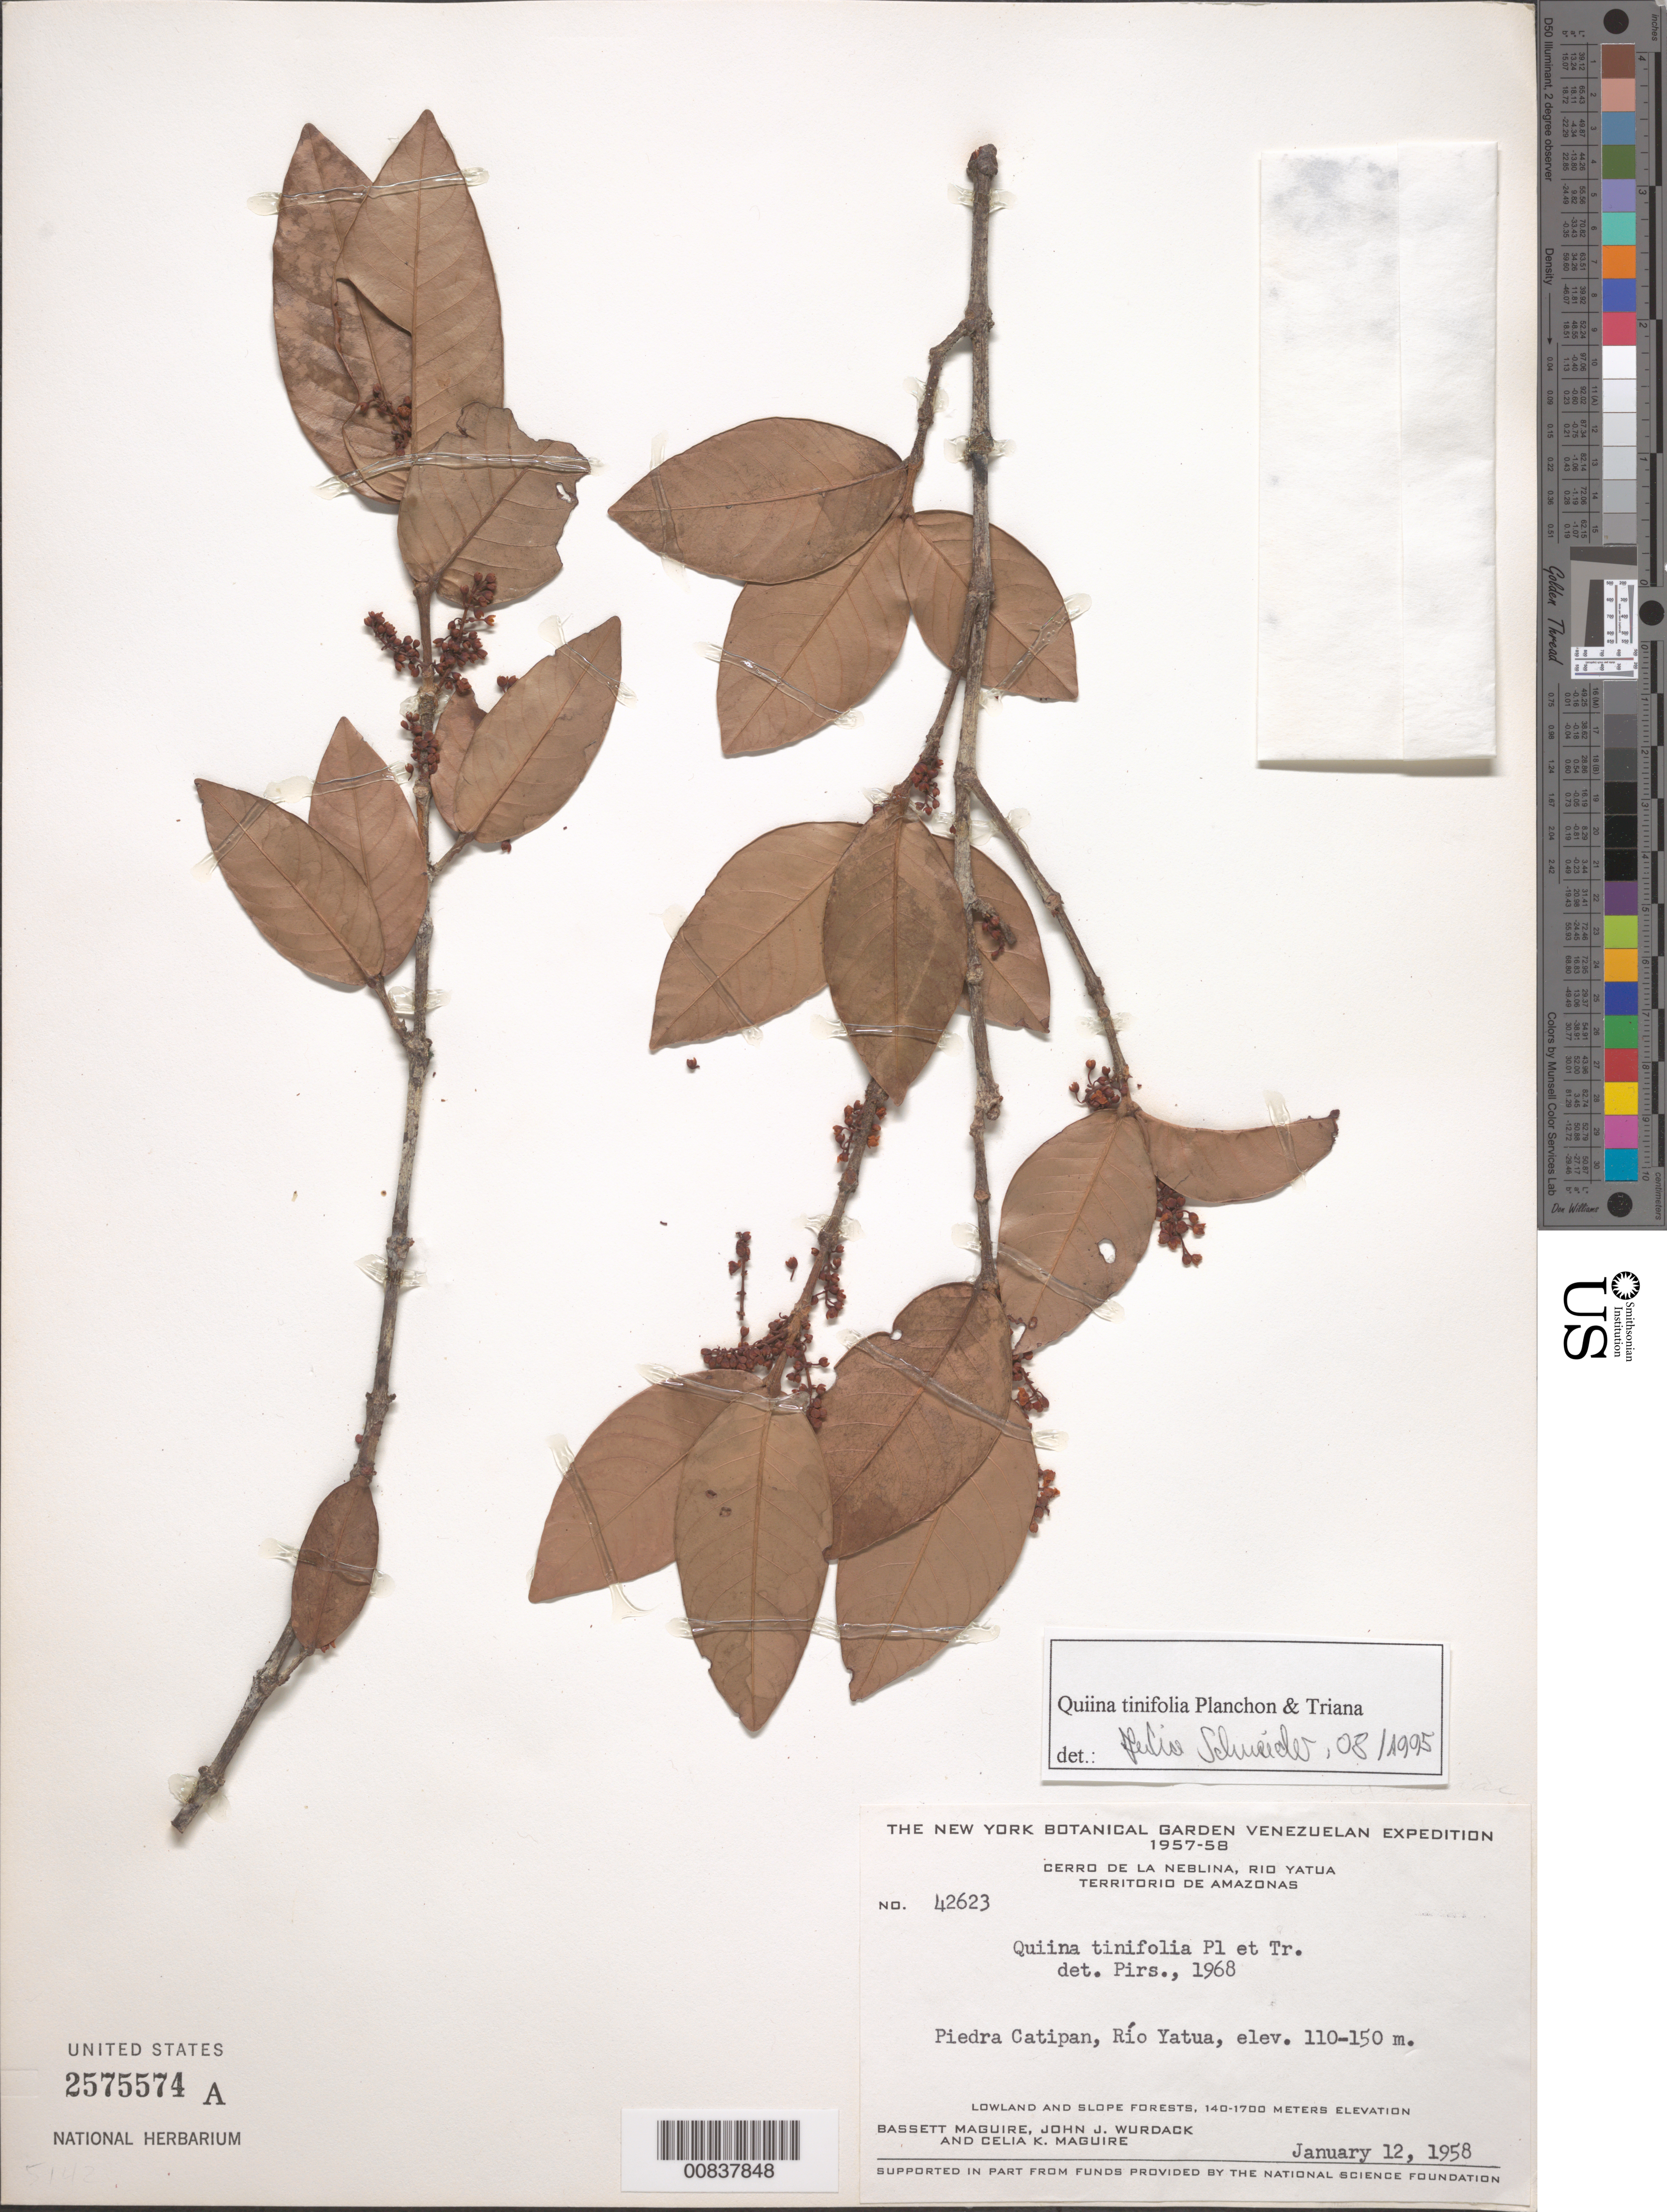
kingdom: Plantae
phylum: Tracheophyta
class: Magnoliopsida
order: Malpighiales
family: Quiinaceae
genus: Quiina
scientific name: Quiina tinifolia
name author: Planch. & Triana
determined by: Schneider, J.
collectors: B. Maguire, J. J. Wurdack & C. K. Maguire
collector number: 42623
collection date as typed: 12-Jan-58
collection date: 1958-01-12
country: Venezuela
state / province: Amazonas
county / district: Río Negro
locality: Cerro de la Neblina, Piedra Catipan, Río Yatua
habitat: Lowland & slope forests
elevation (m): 110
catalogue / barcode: US 2575574A